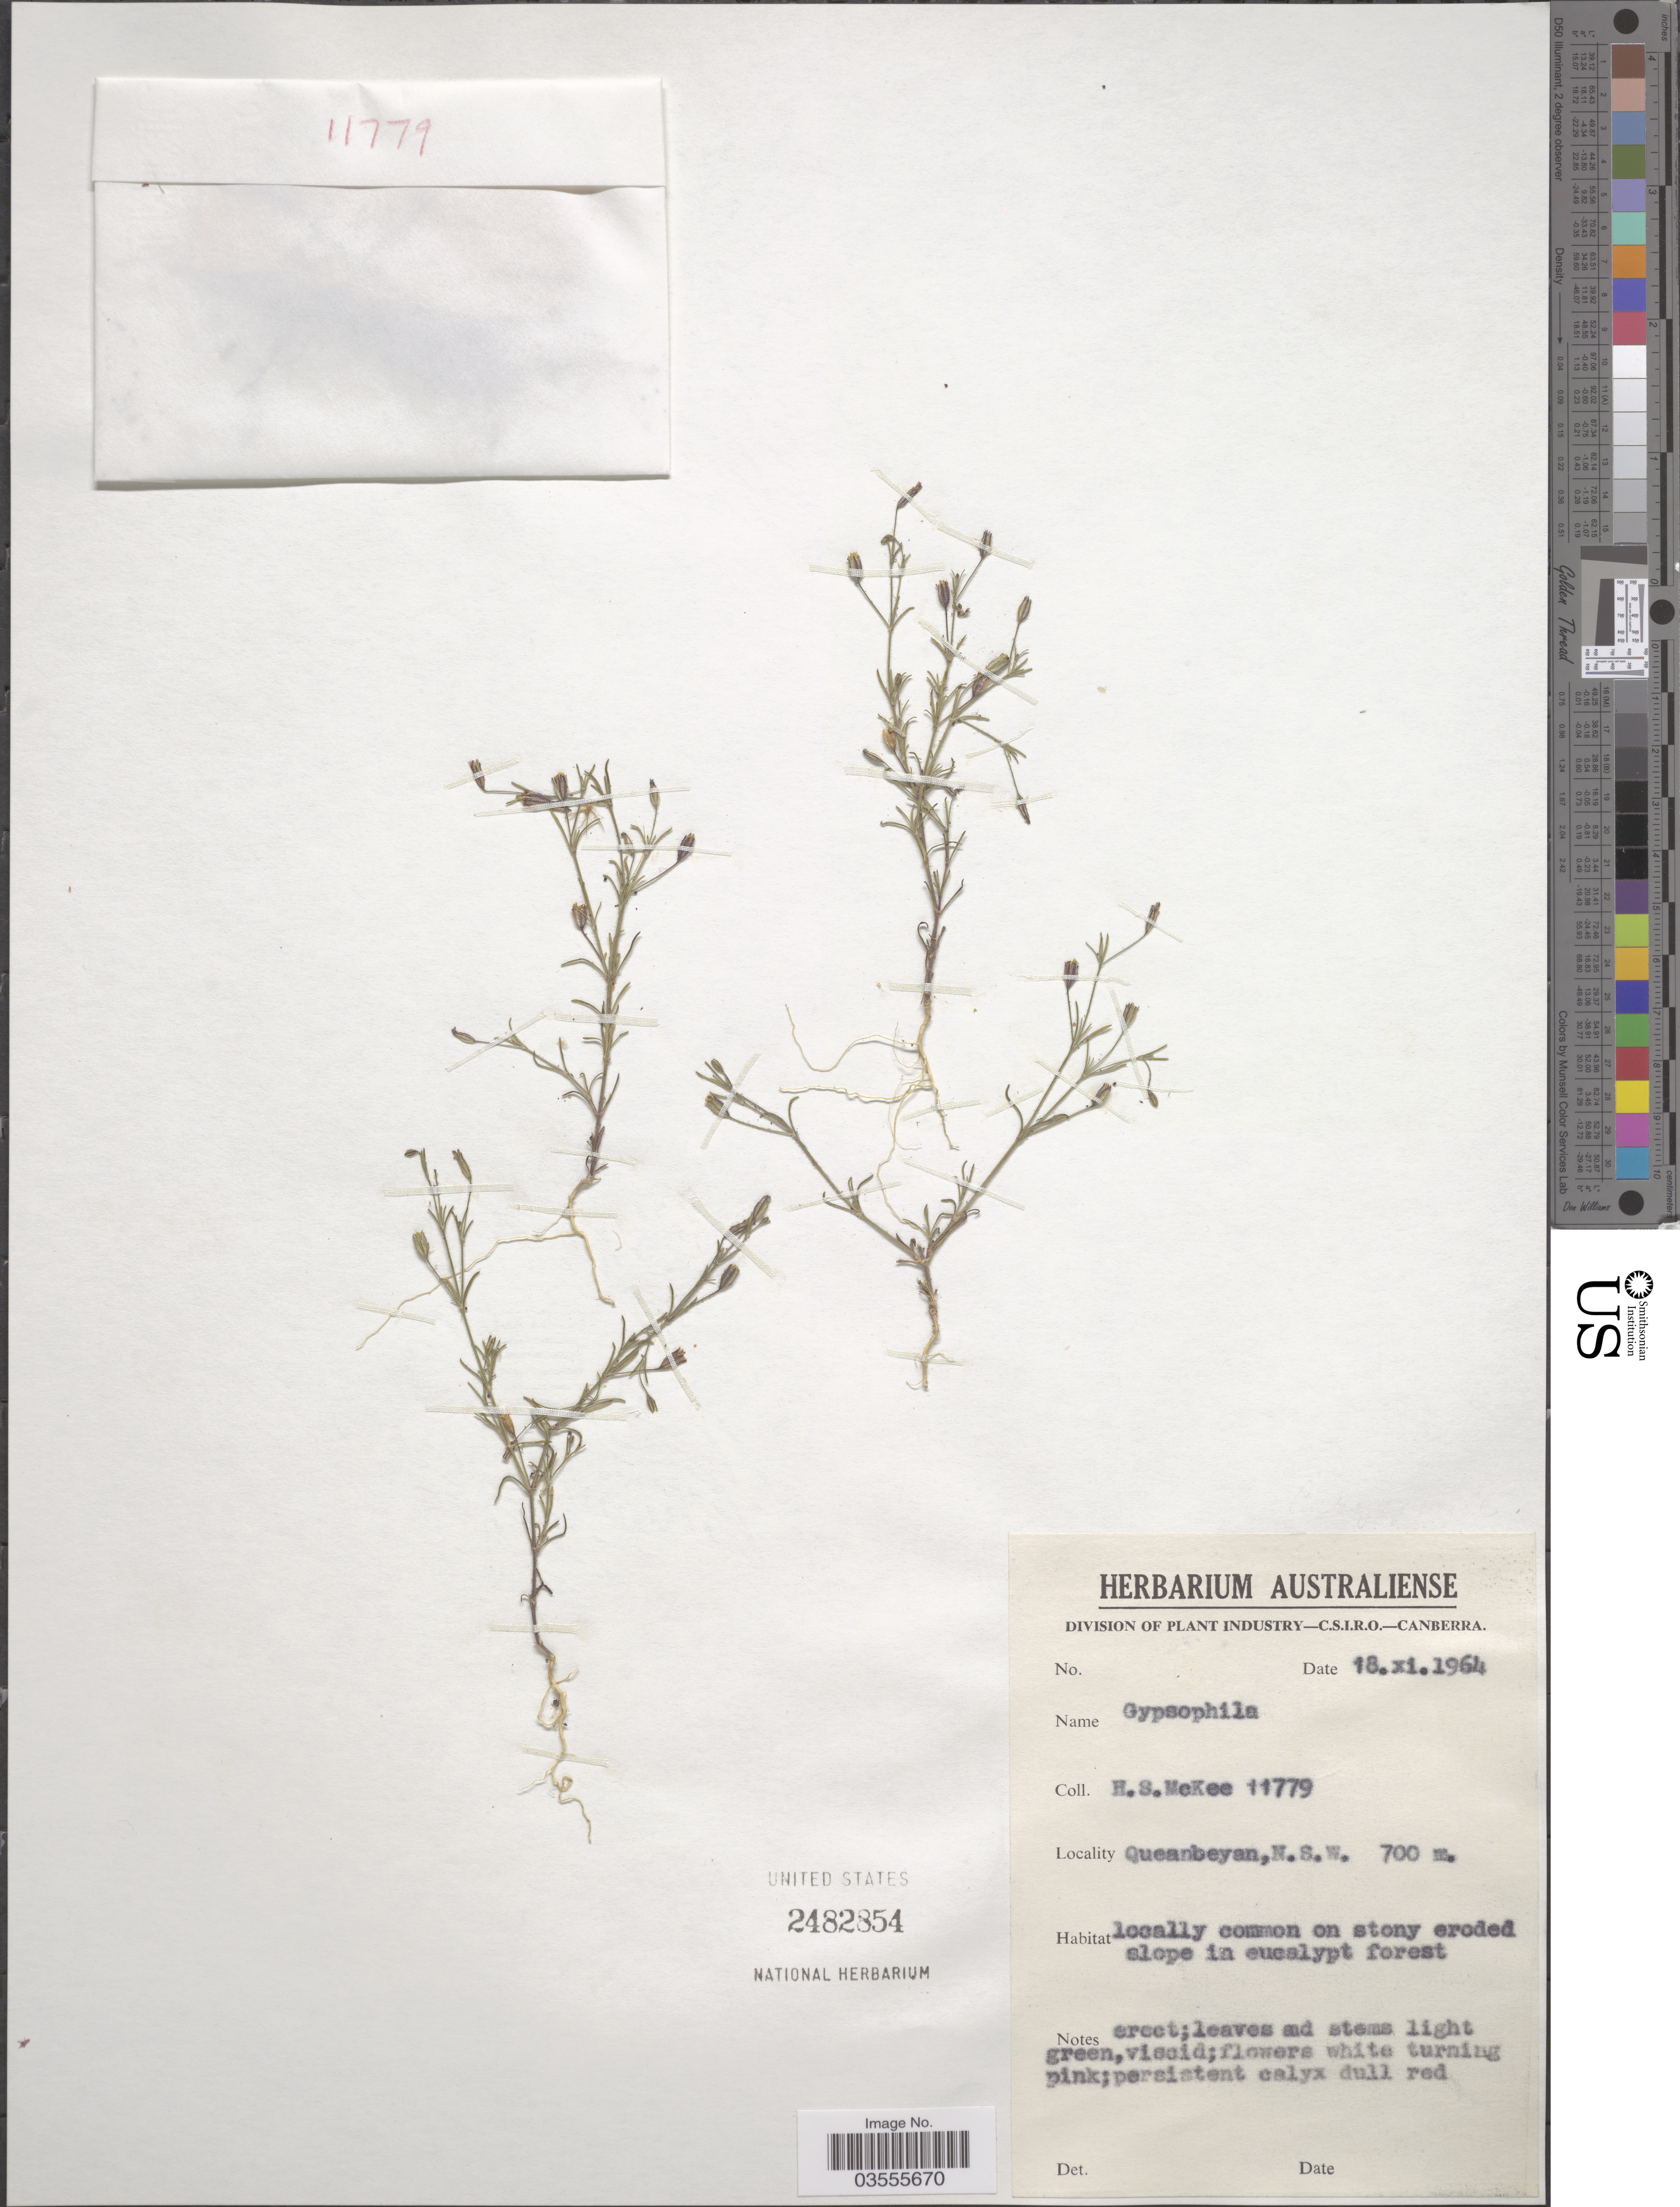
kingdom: Plantae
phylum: Tracheophyta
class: Magnoliopsida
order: Caryophyllales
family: Caryophyllaceae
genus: Gypsophila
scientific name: Gypsophila sp.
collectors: H. S. McKee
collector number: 11779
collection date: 1964-11-18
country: Australia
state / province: New South Wales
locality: Queanbeyan.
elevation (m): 700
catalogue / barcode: US 2482854